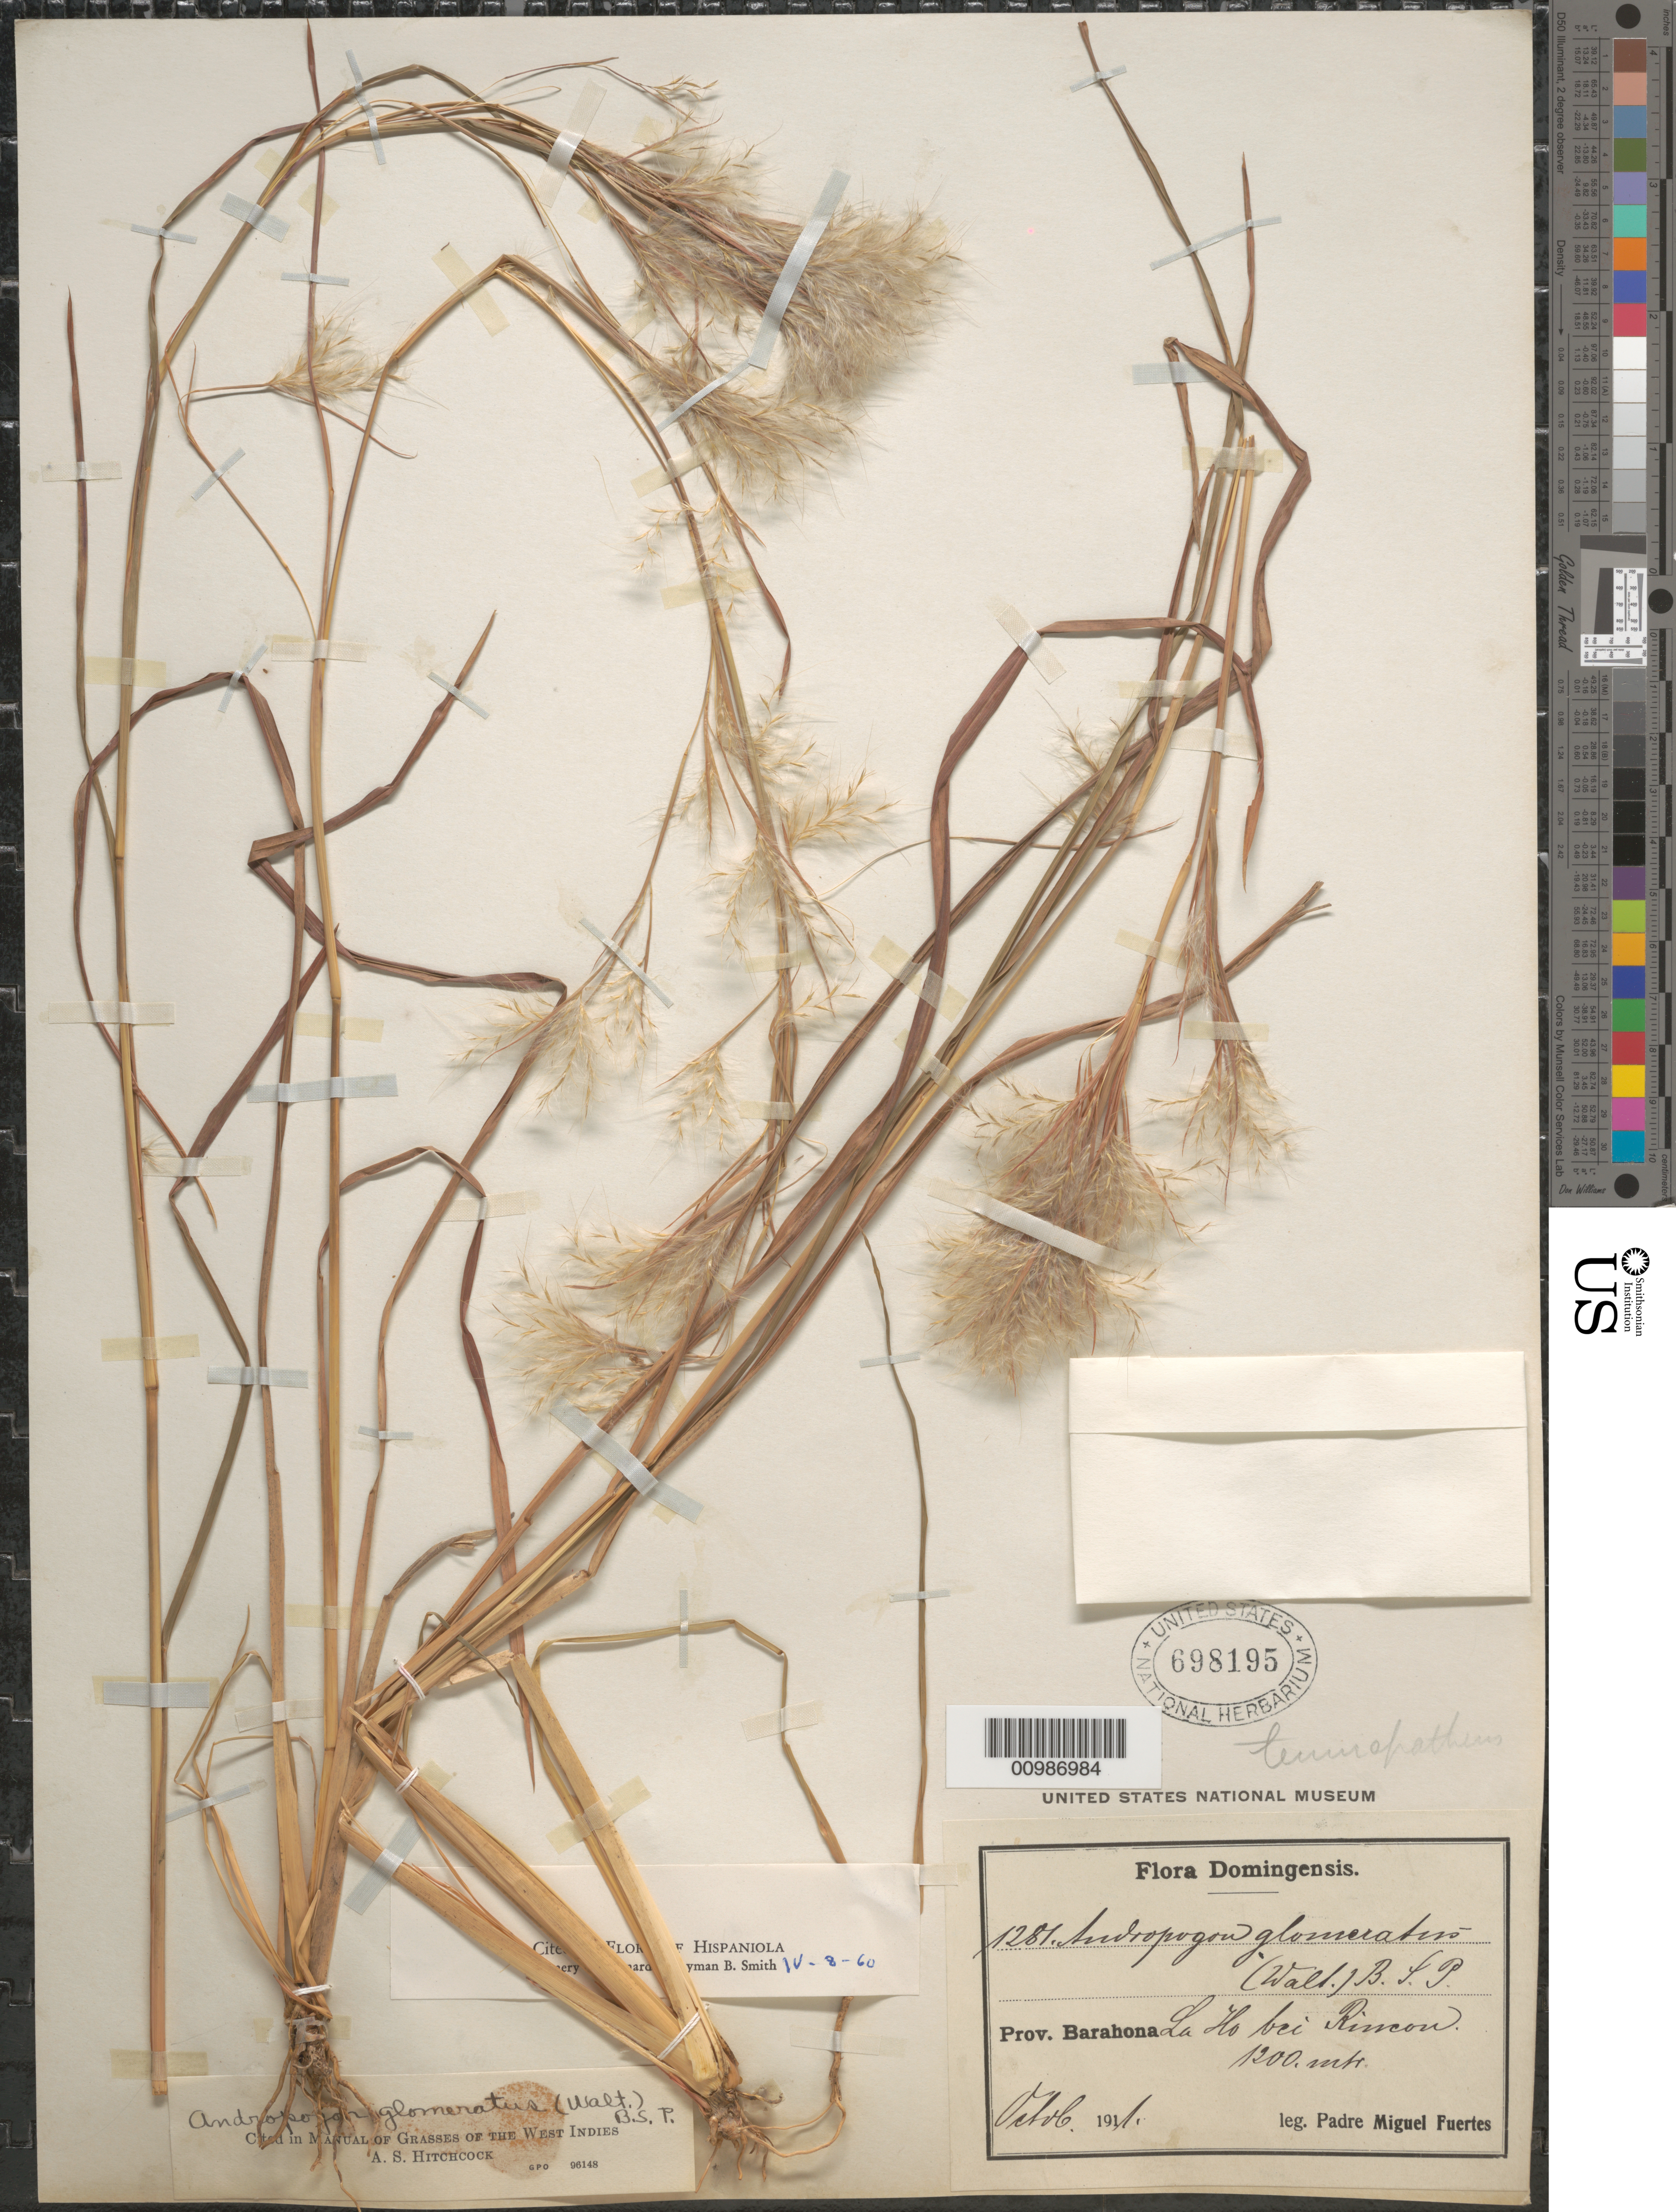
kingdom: Plantae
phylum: Tracheophyta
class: Liliopsida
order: Poales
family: Poaceae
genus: Andropogon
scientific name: Andropogon glomeratus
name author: (Walter) Britton, Stearns & Poggenb.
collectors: M. D. Fuertes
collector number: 1281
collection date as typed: Oct 1911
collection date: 1911-10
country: Dominican Republic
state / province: Barahona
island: Hispaniola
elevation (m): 1200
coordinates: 0 N, 0 E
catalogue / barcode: US 698195